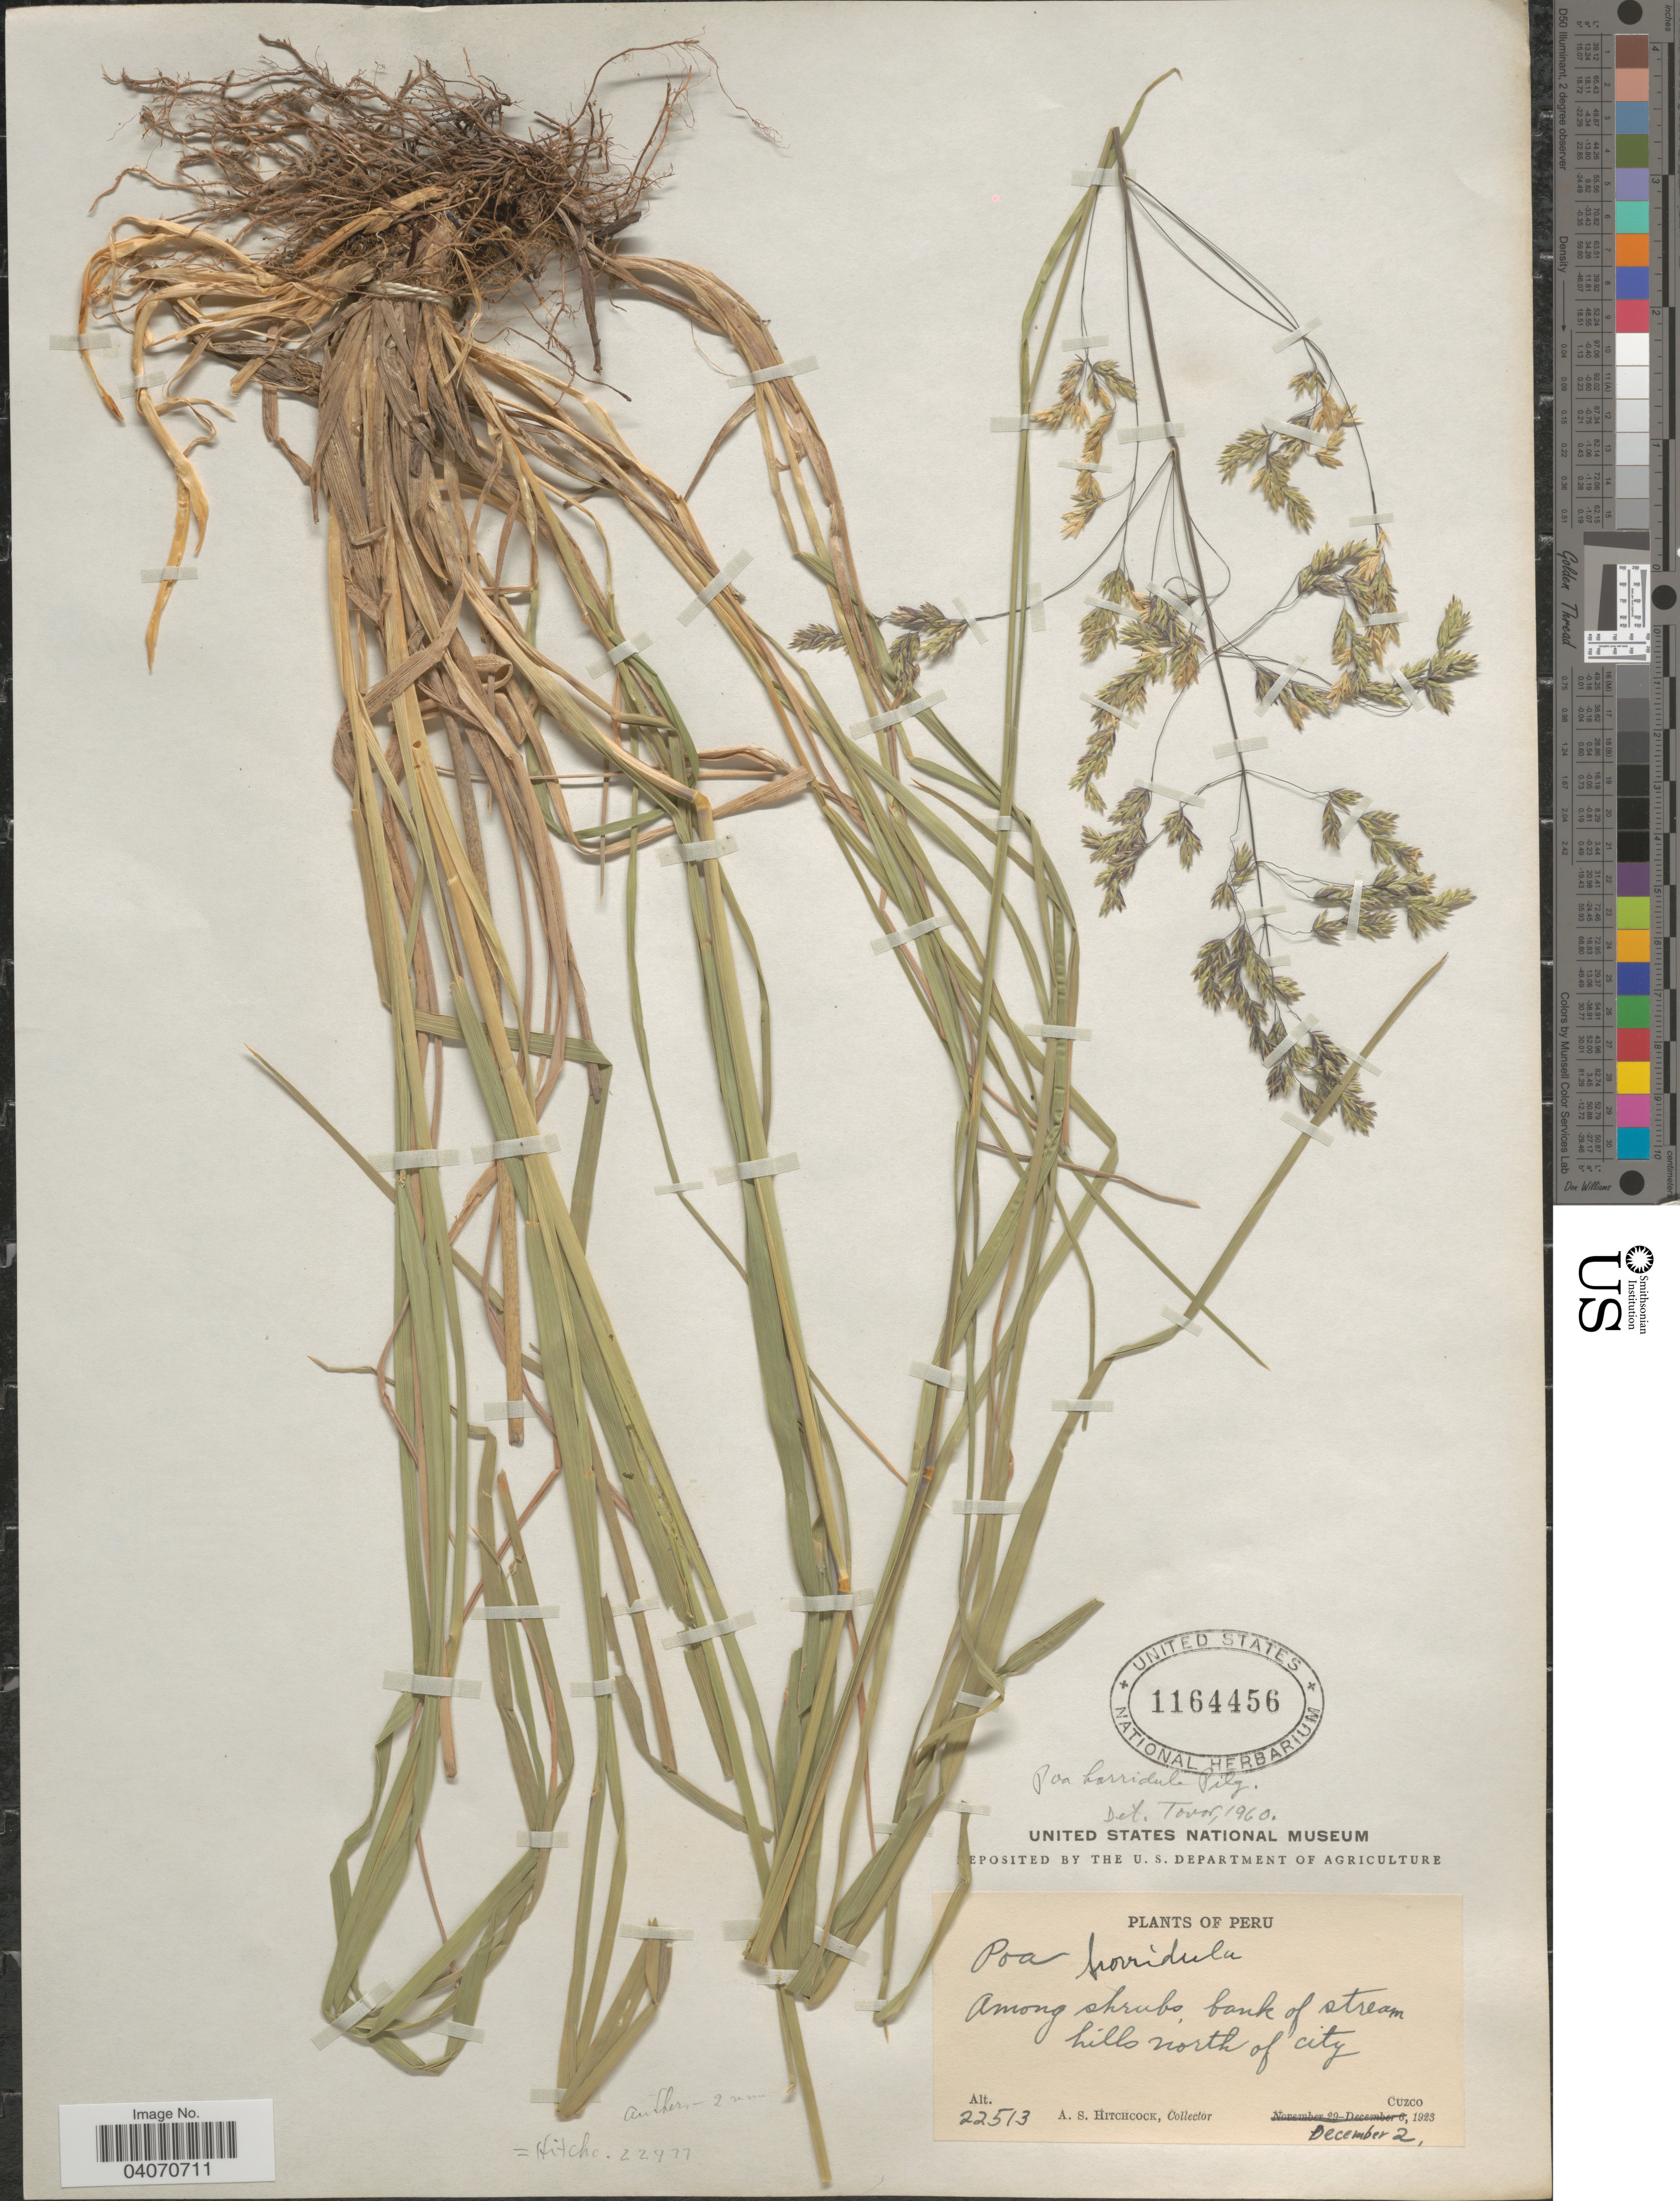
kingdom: Plantae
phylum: Tracheophyta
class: Liliopsida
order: Poales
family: Poaceae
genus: Poa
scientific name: Poa horridula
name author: Pilg.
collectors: A. S. Hitchcock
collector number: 22513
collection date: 1923-12-02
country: Peru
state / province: Cusco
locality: Among shrubs bank of stream, hills north of city. Cuzco.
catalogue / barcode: US 1164456